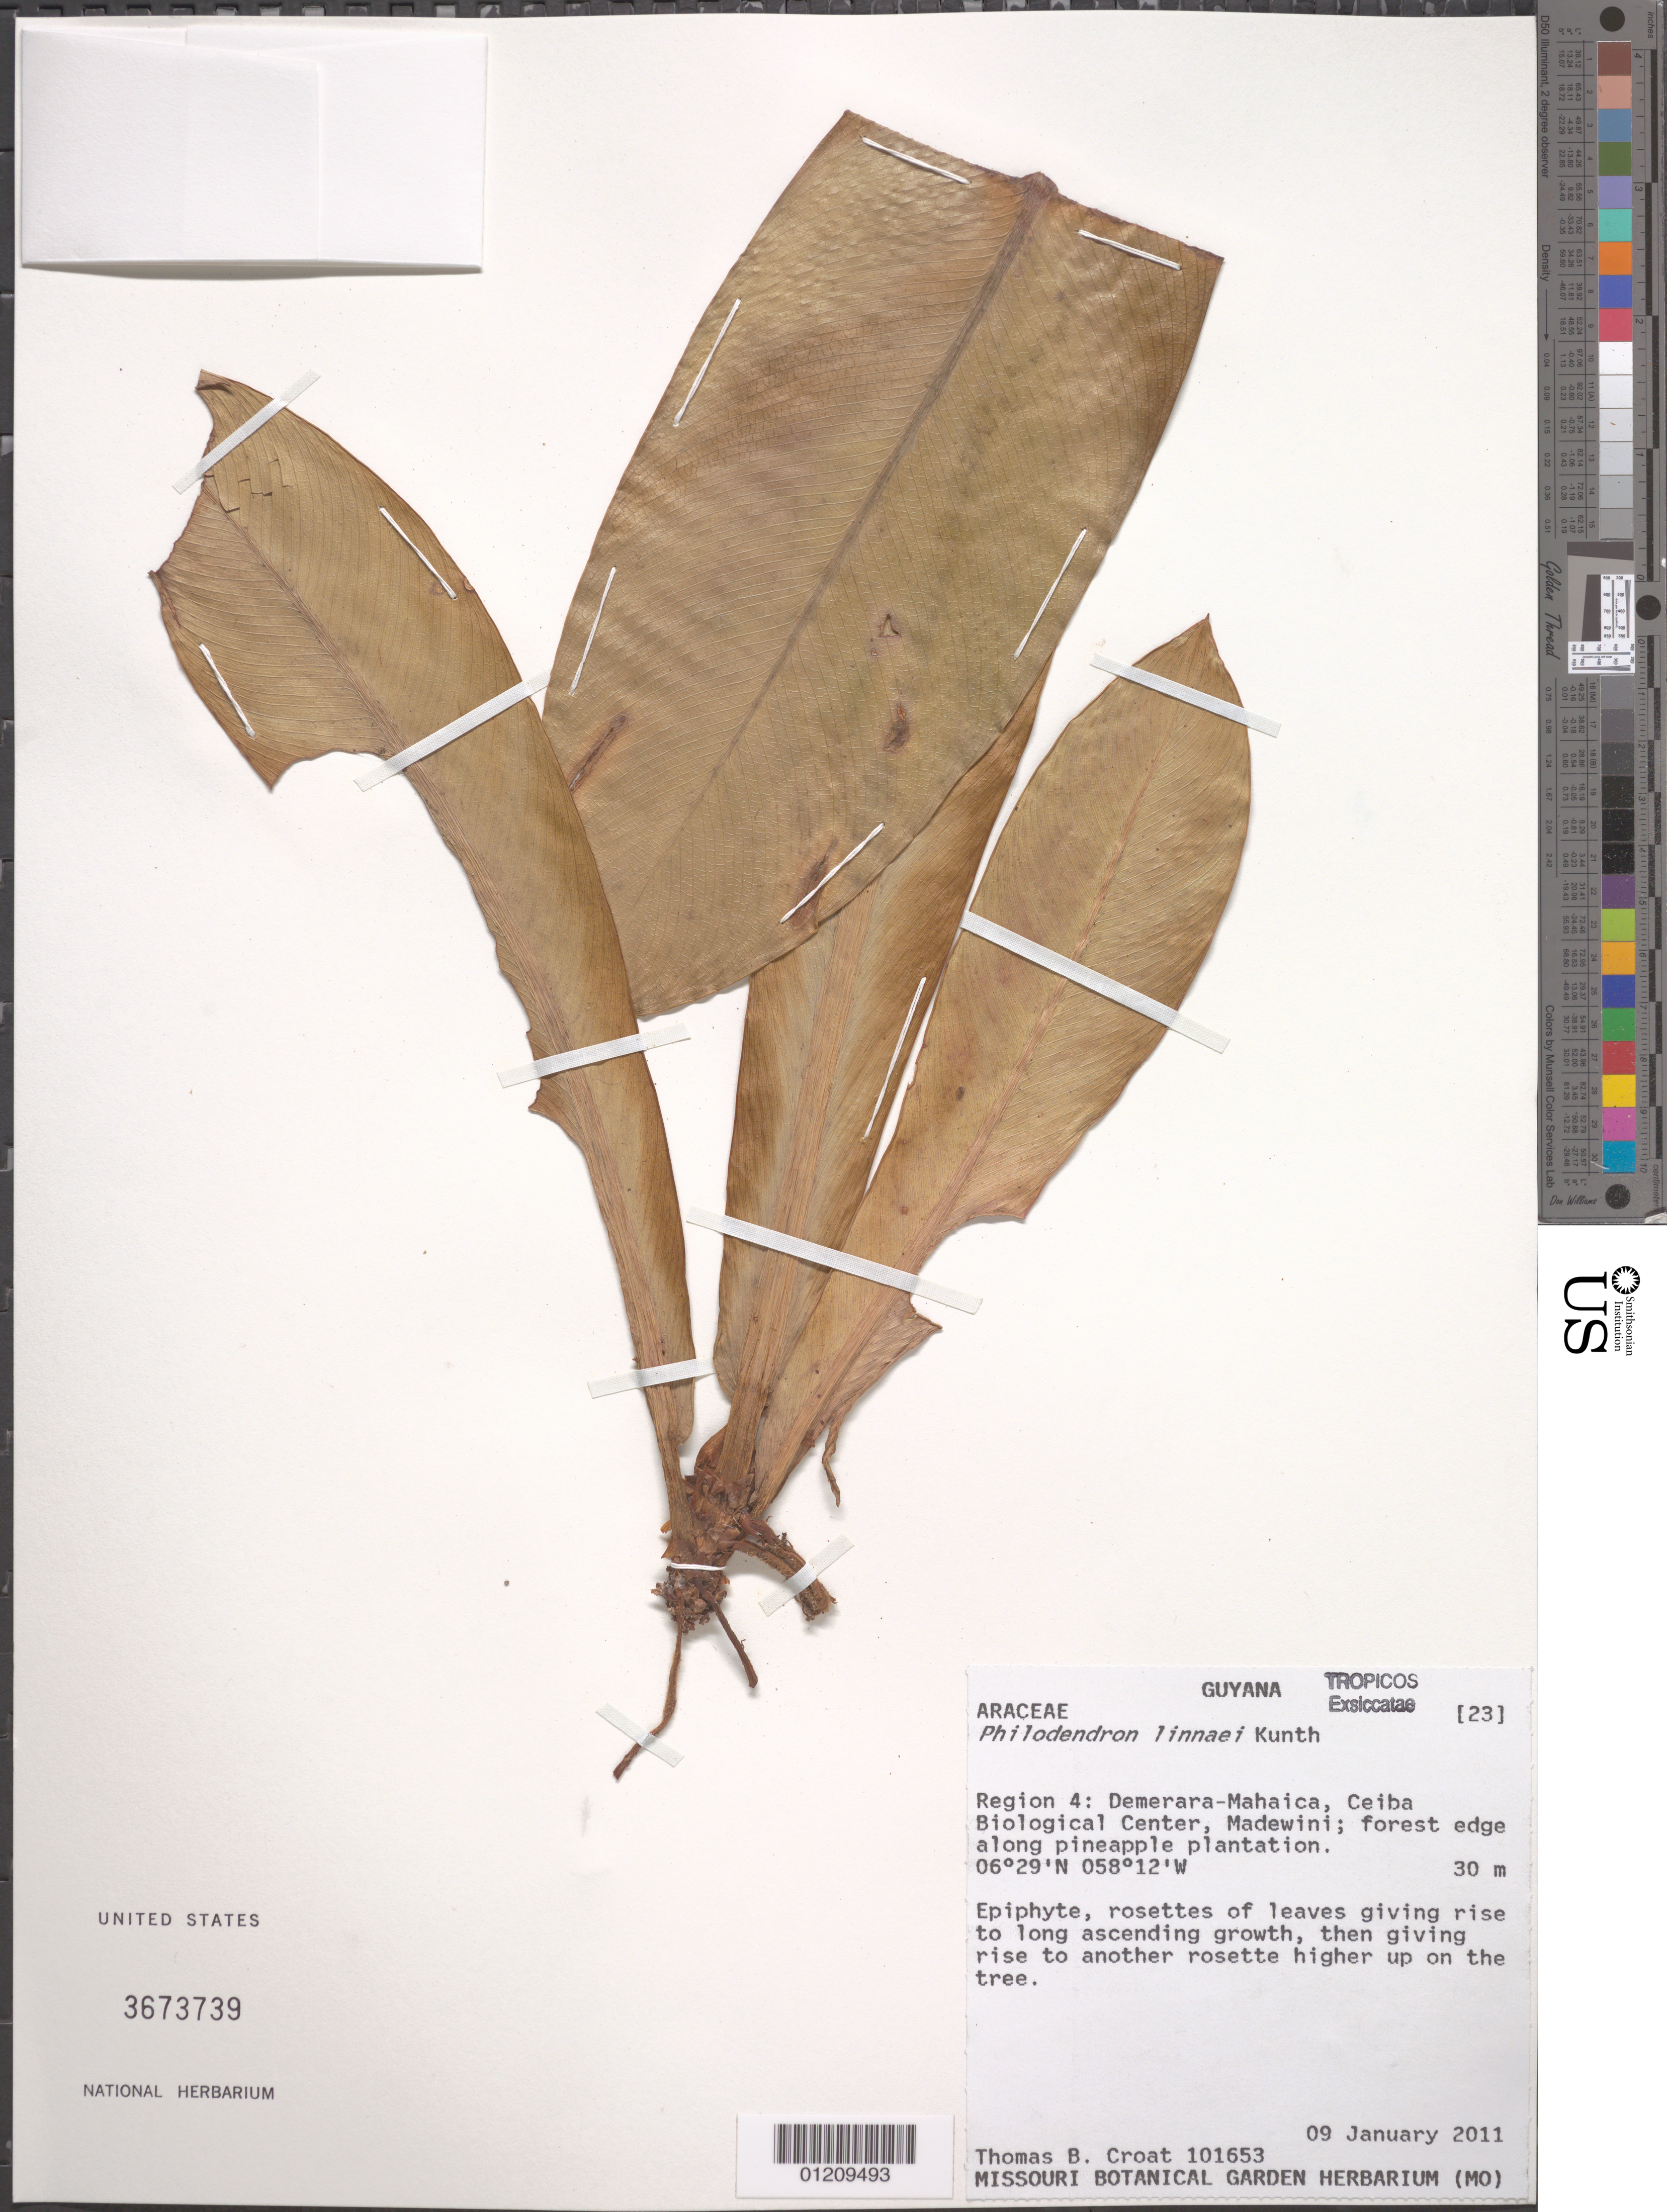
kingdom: Plantae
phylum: Tracheophyta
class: Liliopsida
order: Alismatales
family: Araceae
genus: Philodendron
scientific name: Philodendron linnaei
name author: Kunth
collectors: T. B. Croat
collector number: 101653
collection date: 2011-01-09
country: Guyana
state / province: Demerara-Mahaica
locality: Ceiba Biological Center, Madewini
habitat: Forest edge along pineapple plantation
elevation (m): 30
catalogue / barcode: US 3673739